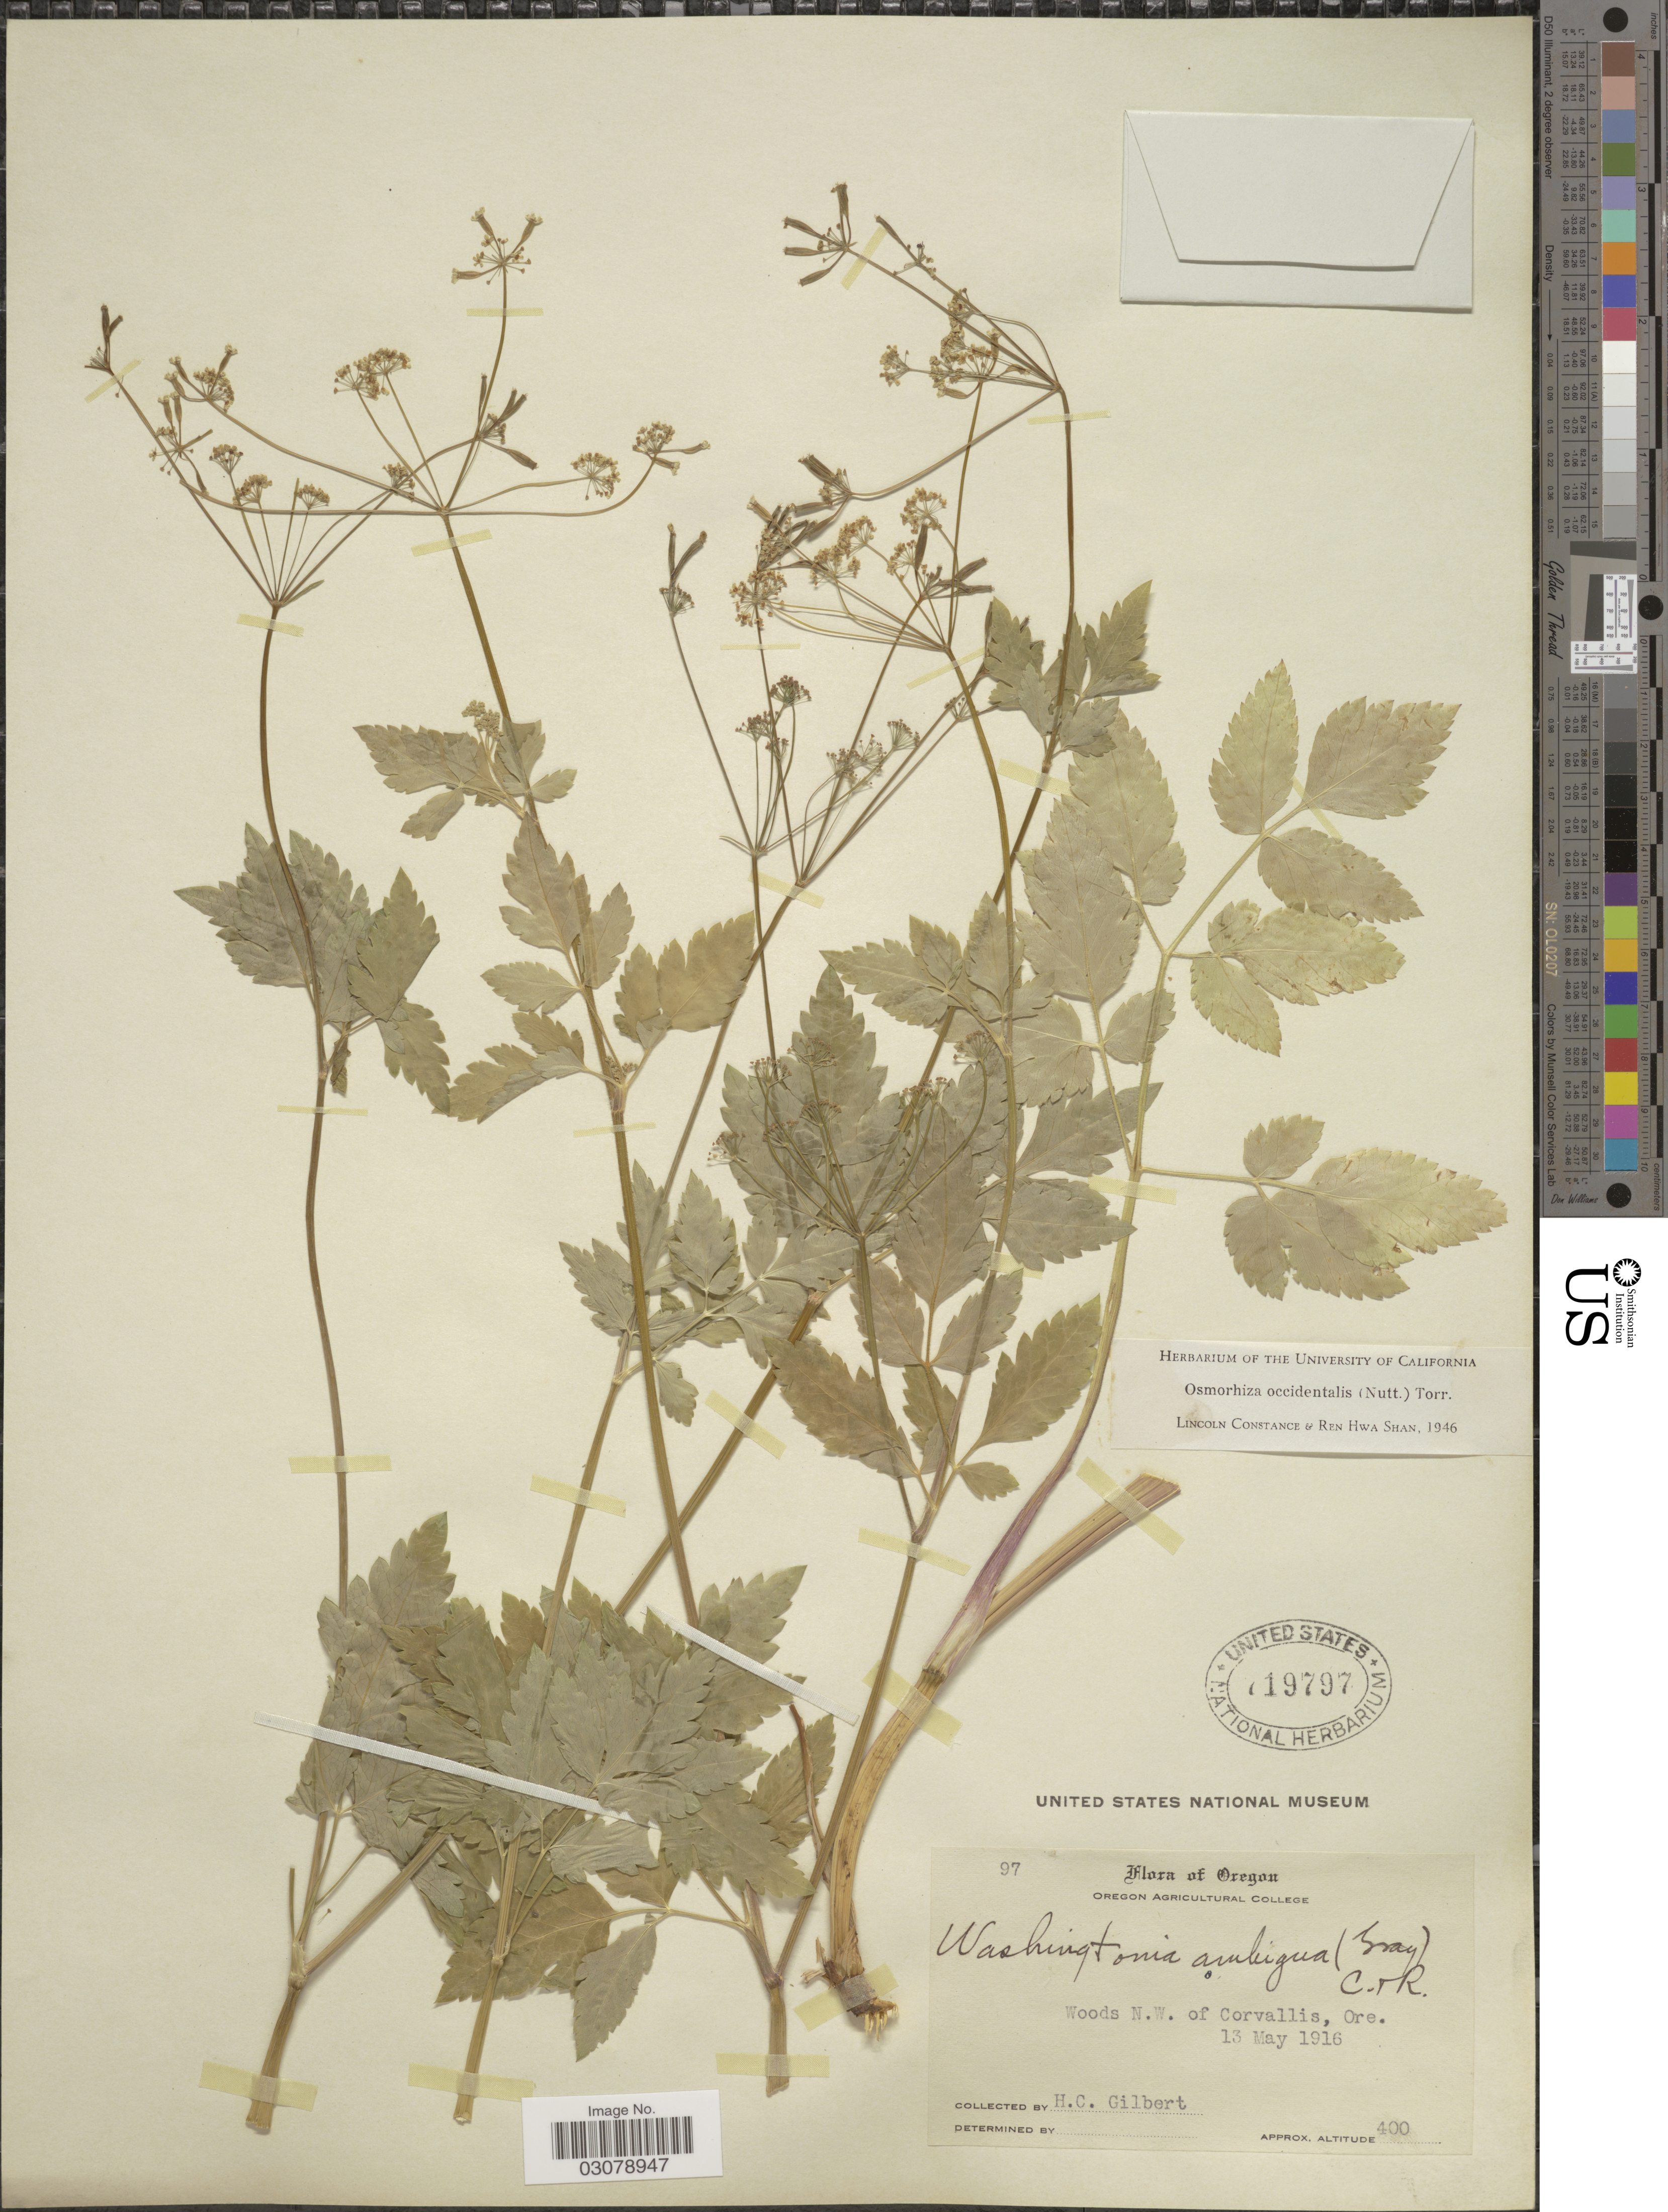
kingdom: Plantae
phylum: Tracheophyta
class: Magnoliopsida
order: Apiales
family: Apiaceae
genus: Osmorhiza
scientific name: Osmorhiza occidentalis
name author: (Nutt.) Torr.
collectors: H. Gilbert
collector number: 97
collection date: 1916-05-13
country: United States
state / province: Oregon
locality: Woods N.W. of Corvallis.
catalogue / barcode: US 719797